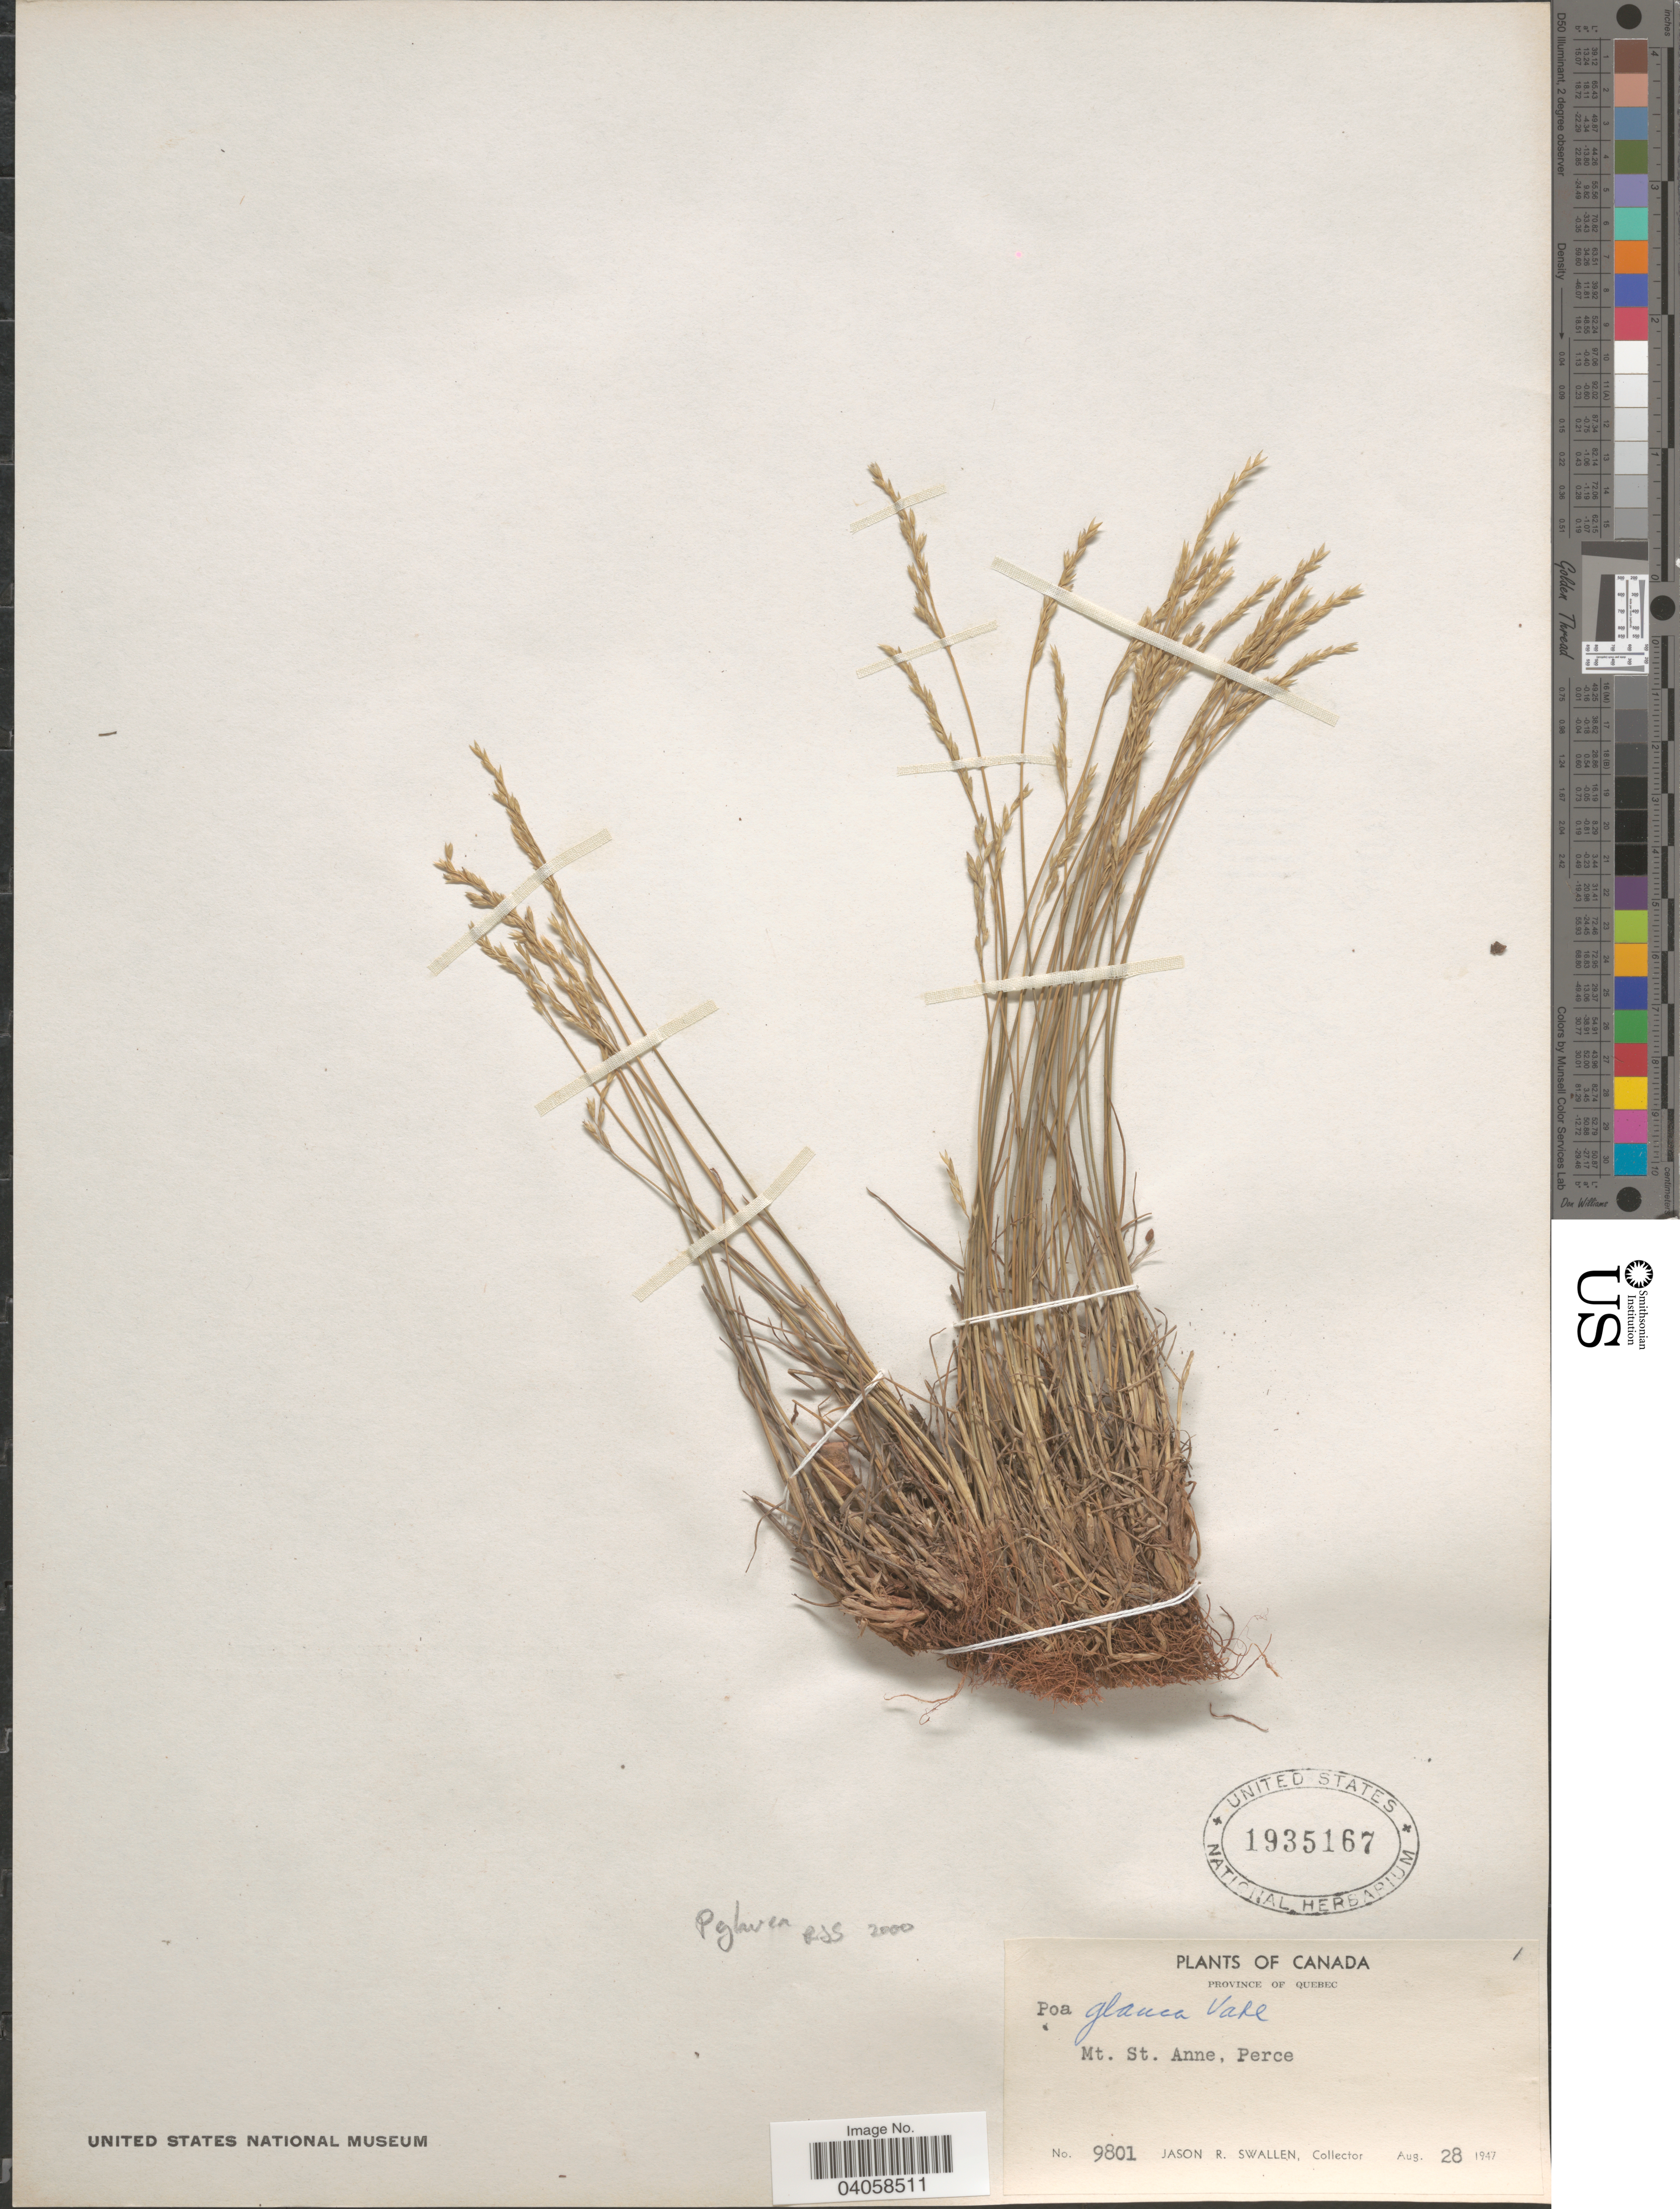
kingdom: Plantae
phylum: Tracheophyta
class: Liliopsida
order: Poales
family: Poaceae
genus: Poa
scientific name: Poa glauca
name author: Vahl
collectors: J. R. Swallen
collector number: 9801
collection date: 1947-08-28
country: Canada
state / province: Quebec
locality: Mt. St. Anne, Perce.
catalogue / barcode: US 1935167